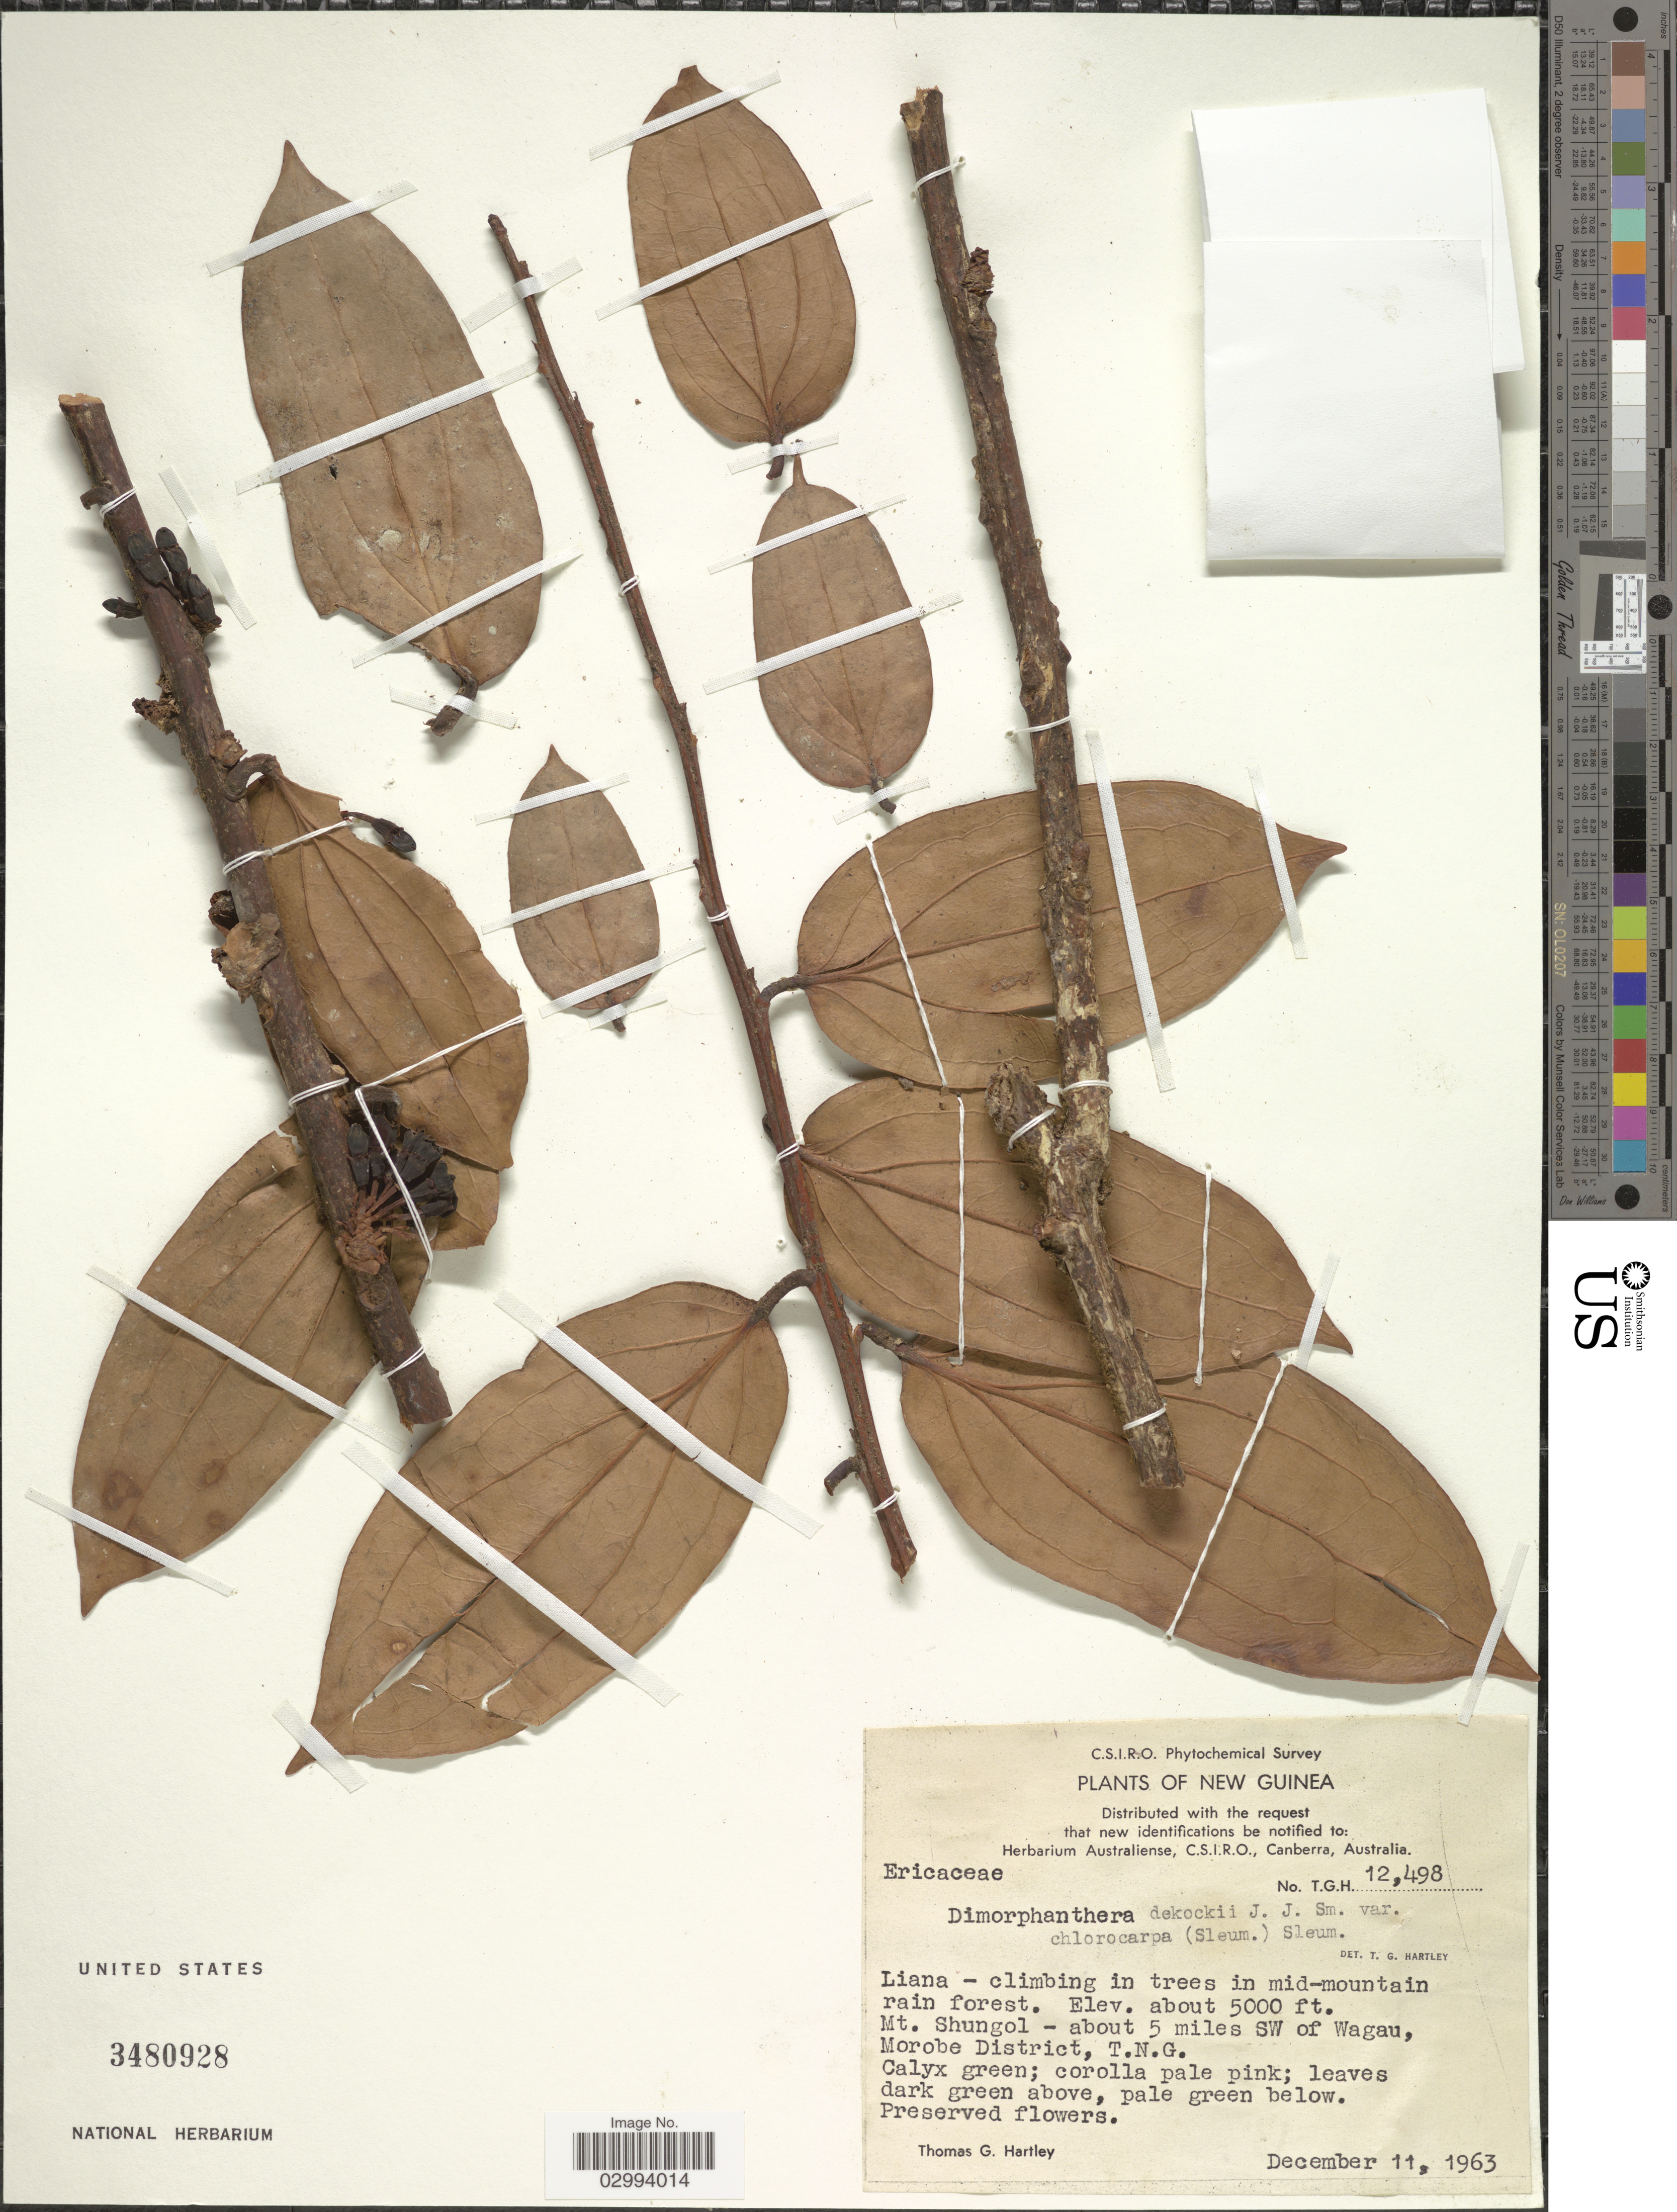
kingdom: Plantae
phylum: Tracheophyta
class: Magnoliopsida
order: Ericales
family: Ericaceae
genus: Dimorphanthera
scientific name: Dimorphanthera dekockii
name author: J.J. Sm.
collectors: T. G. Hartley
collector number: T.G.H.12498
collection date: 1963-12-11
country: Papua New Guinea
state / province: Morobe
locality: New Guinea. Mid-mountain rain forest. Mt. Shungol - about 5 miles SW of Wagau,Morobe District, T.N.G.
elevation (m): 1524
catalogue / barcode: US 3480928